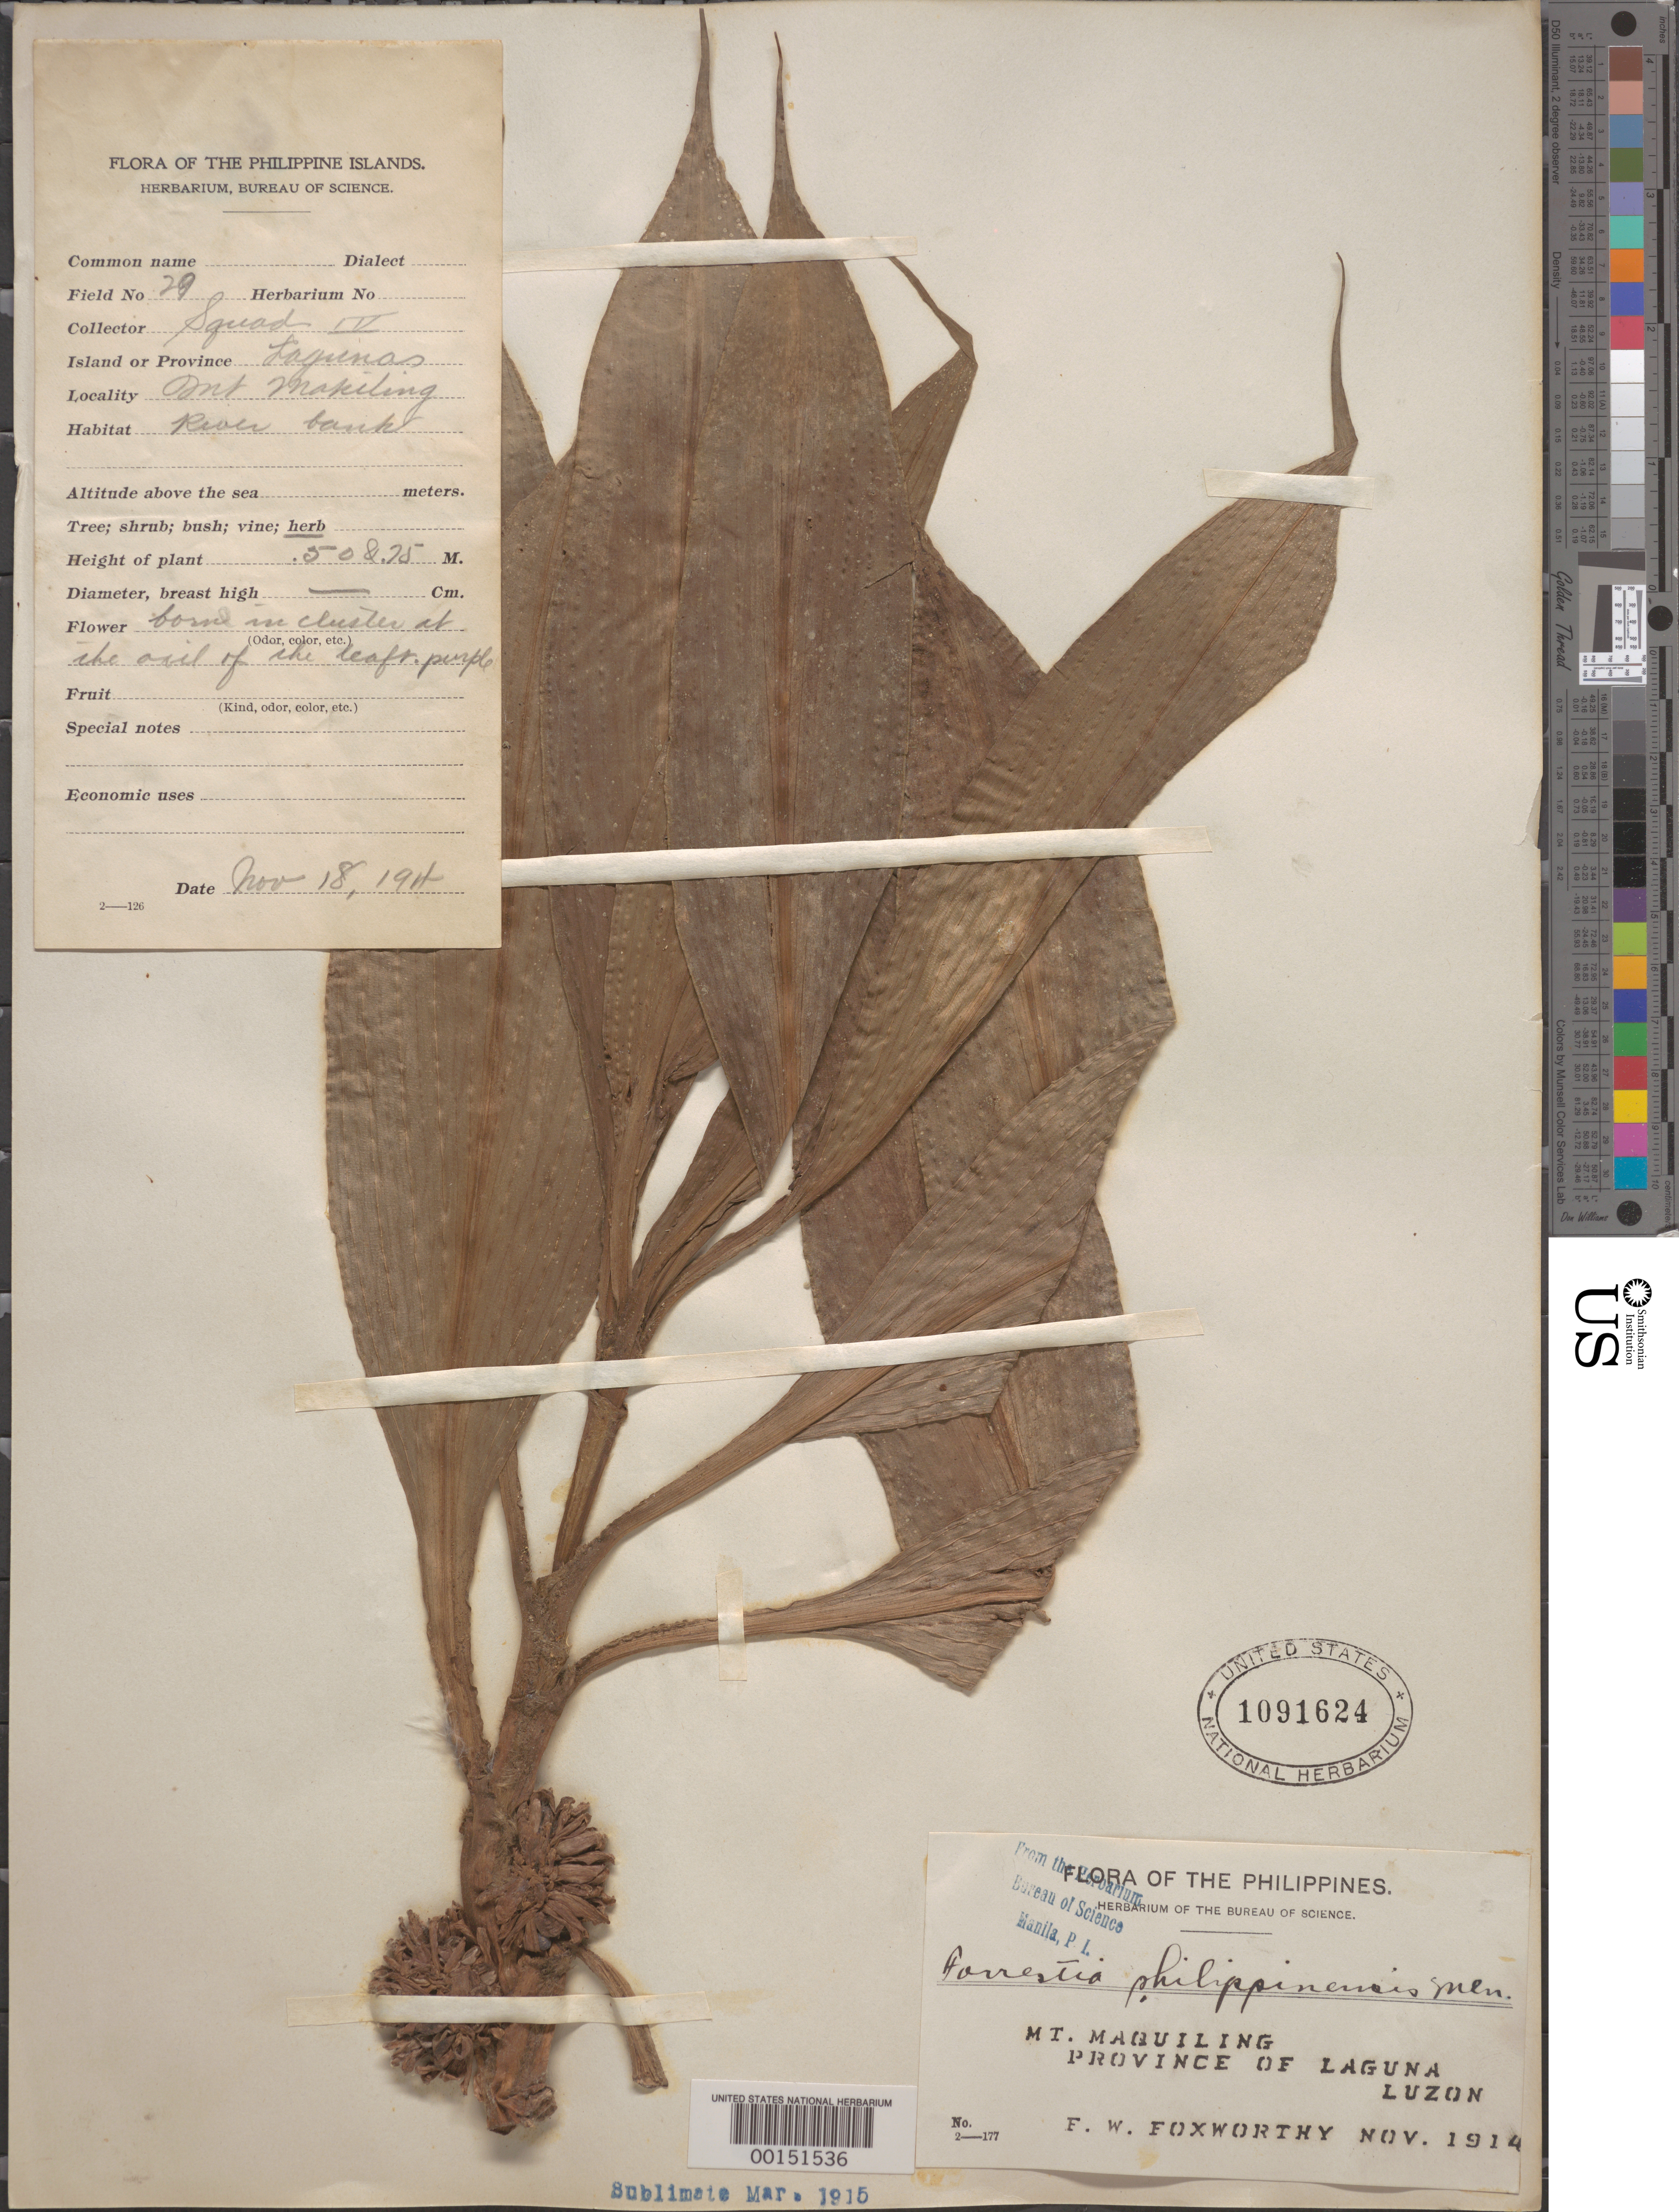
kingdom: Plantae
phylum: Tracheophyta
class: Liliopsida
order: Commelinales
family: Commelinaceae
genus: Amischotolype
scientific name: Amischotolype hispida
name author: (A. Rich.) D.Y. Hong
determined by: Strong, Mark T., (BOT), Smithsonian Institution - National Museum of Natural History (UNITED STATES)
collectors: F. W. Foxworthy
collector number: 29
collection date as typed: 18 Nov 1914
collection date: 1914-11-18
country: Philippines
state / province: Calabarzon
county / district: Laguna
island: Luzon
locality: Mt. Maquiling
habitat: Riverbank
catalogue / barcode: US 1091624